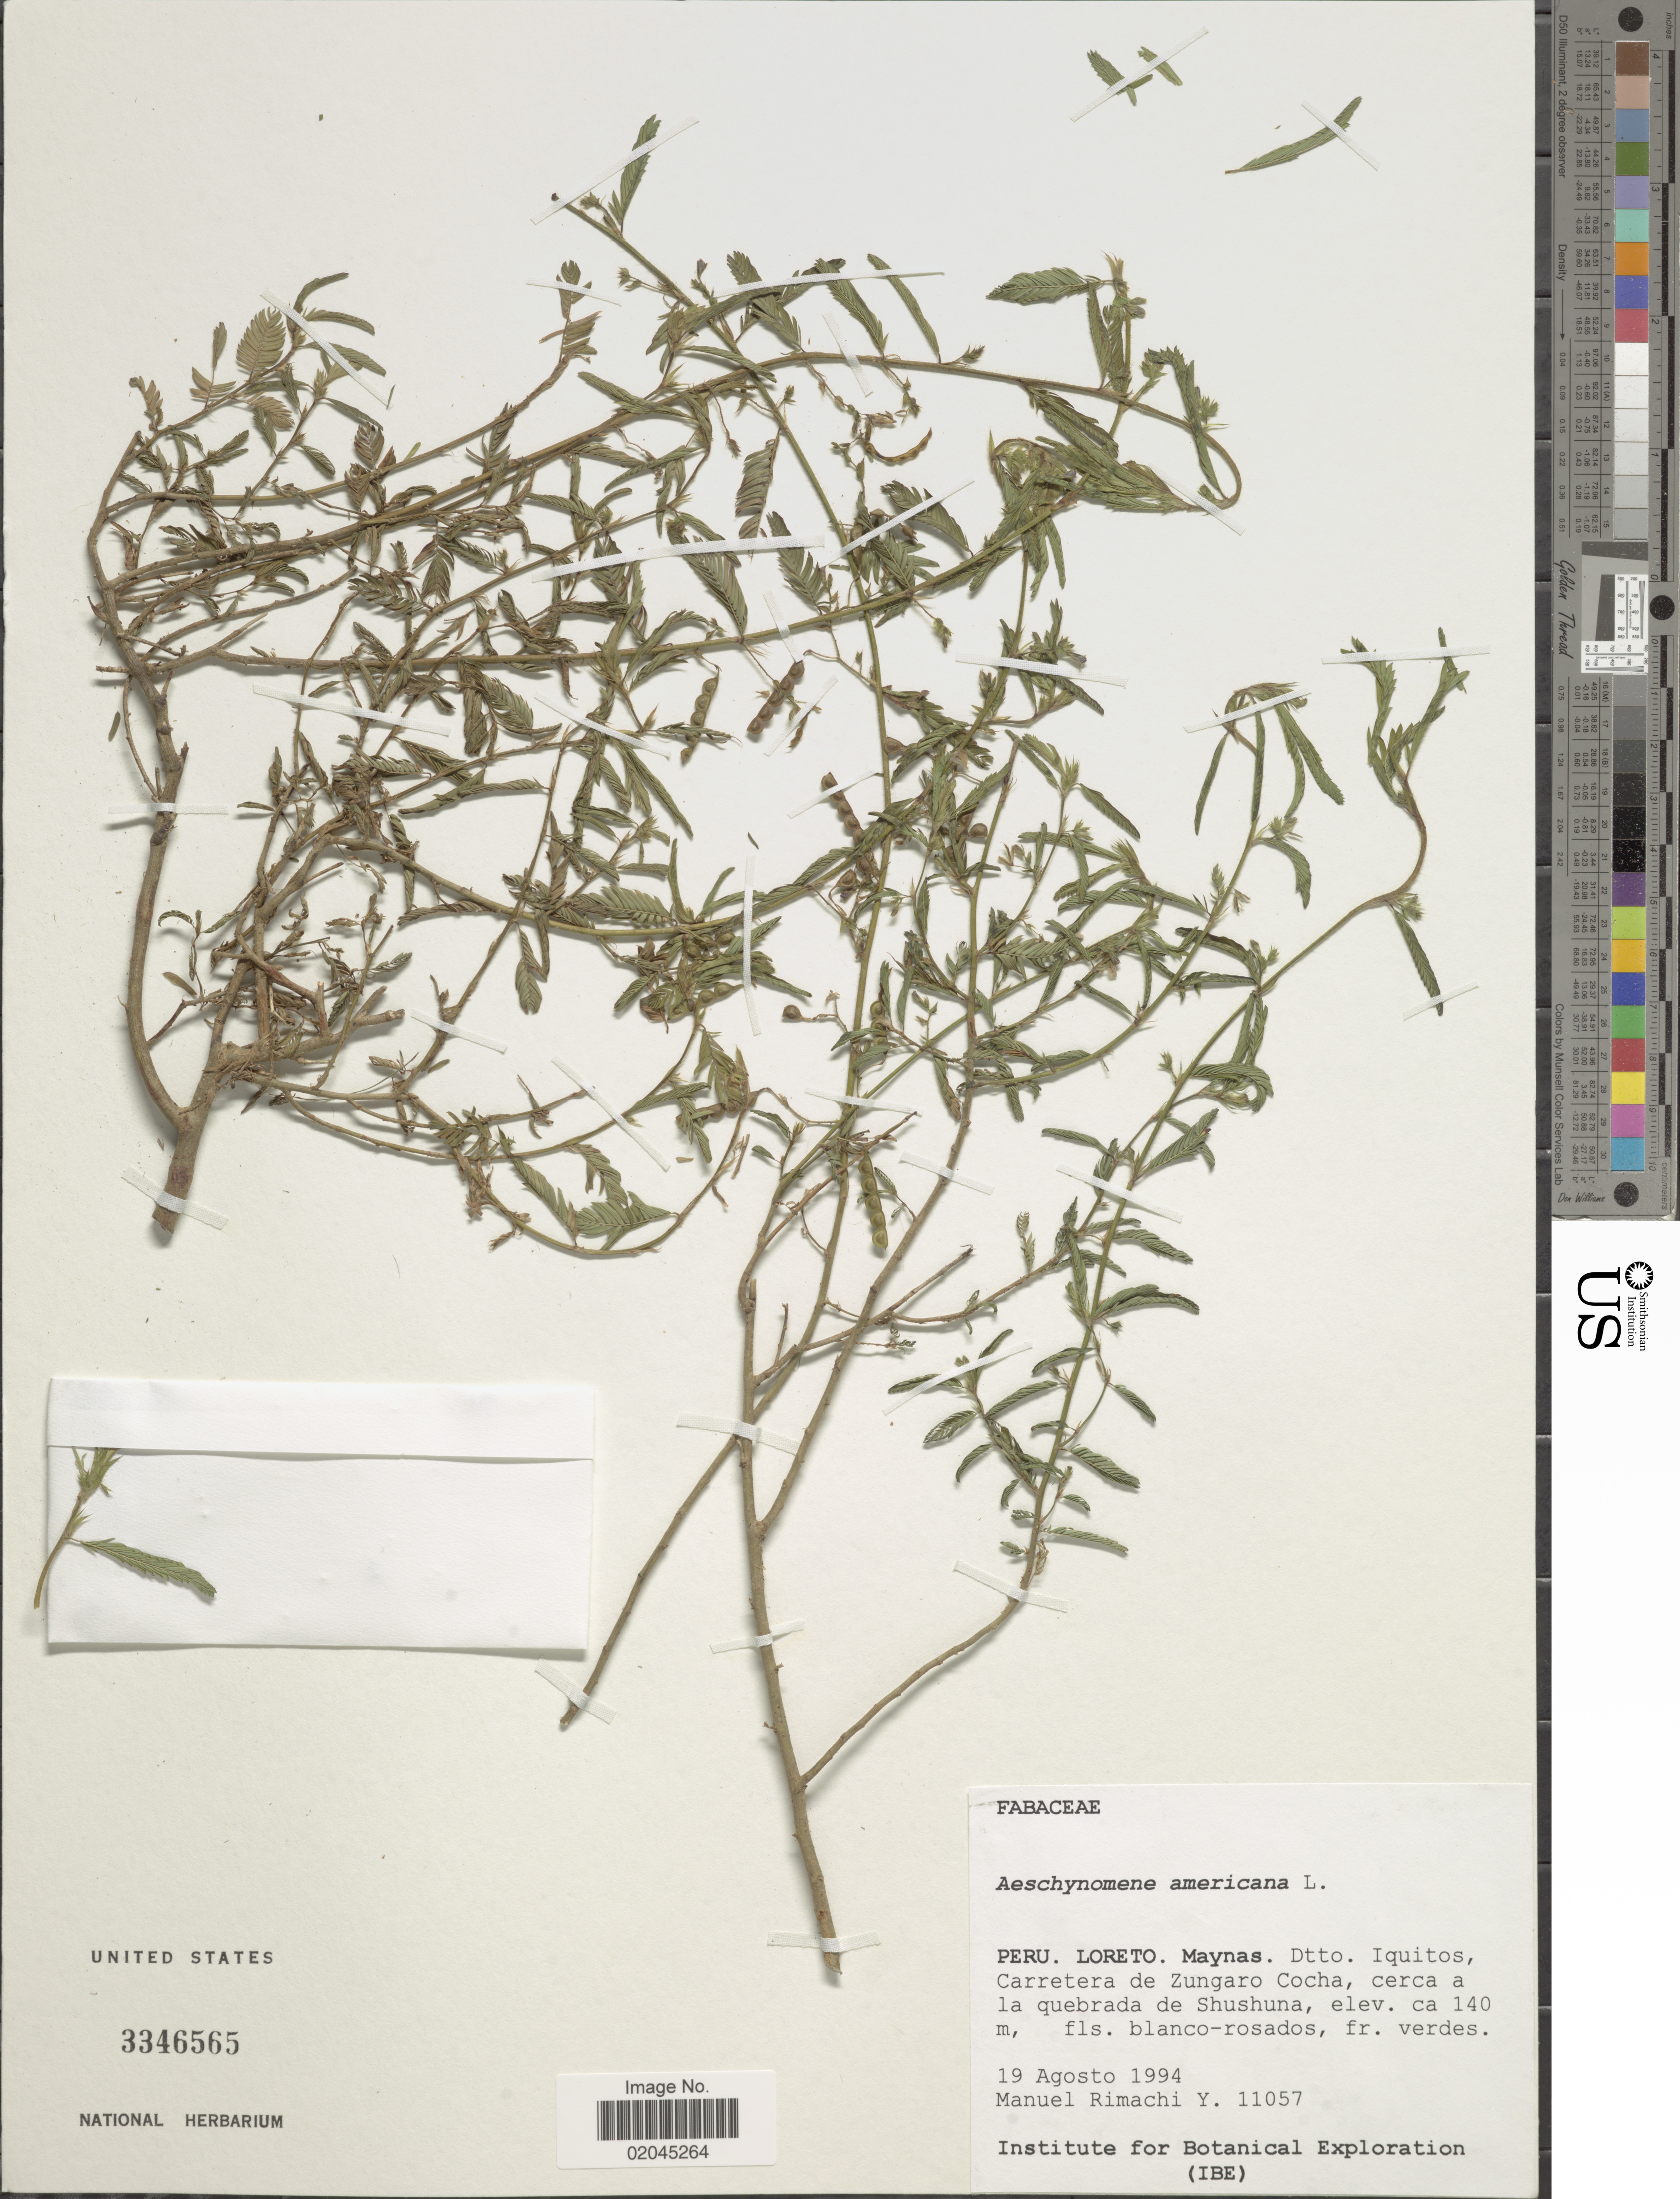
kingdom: Plantae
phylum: Tracheophyta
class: Magnoliopsida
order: Fabales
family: Fabaceae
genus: Aeschynomene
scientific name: Aeschynomene americana var. americana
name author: L.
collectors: M. Rimachi Y.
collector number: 11057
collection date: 1994-08-19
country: Peru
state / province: Loreto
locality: Maynas. Dtto Iquitos, Carretera de Zungaro Cocha, cerca a la quebrada de Shushuna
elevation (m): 140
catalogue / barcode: US 3346565